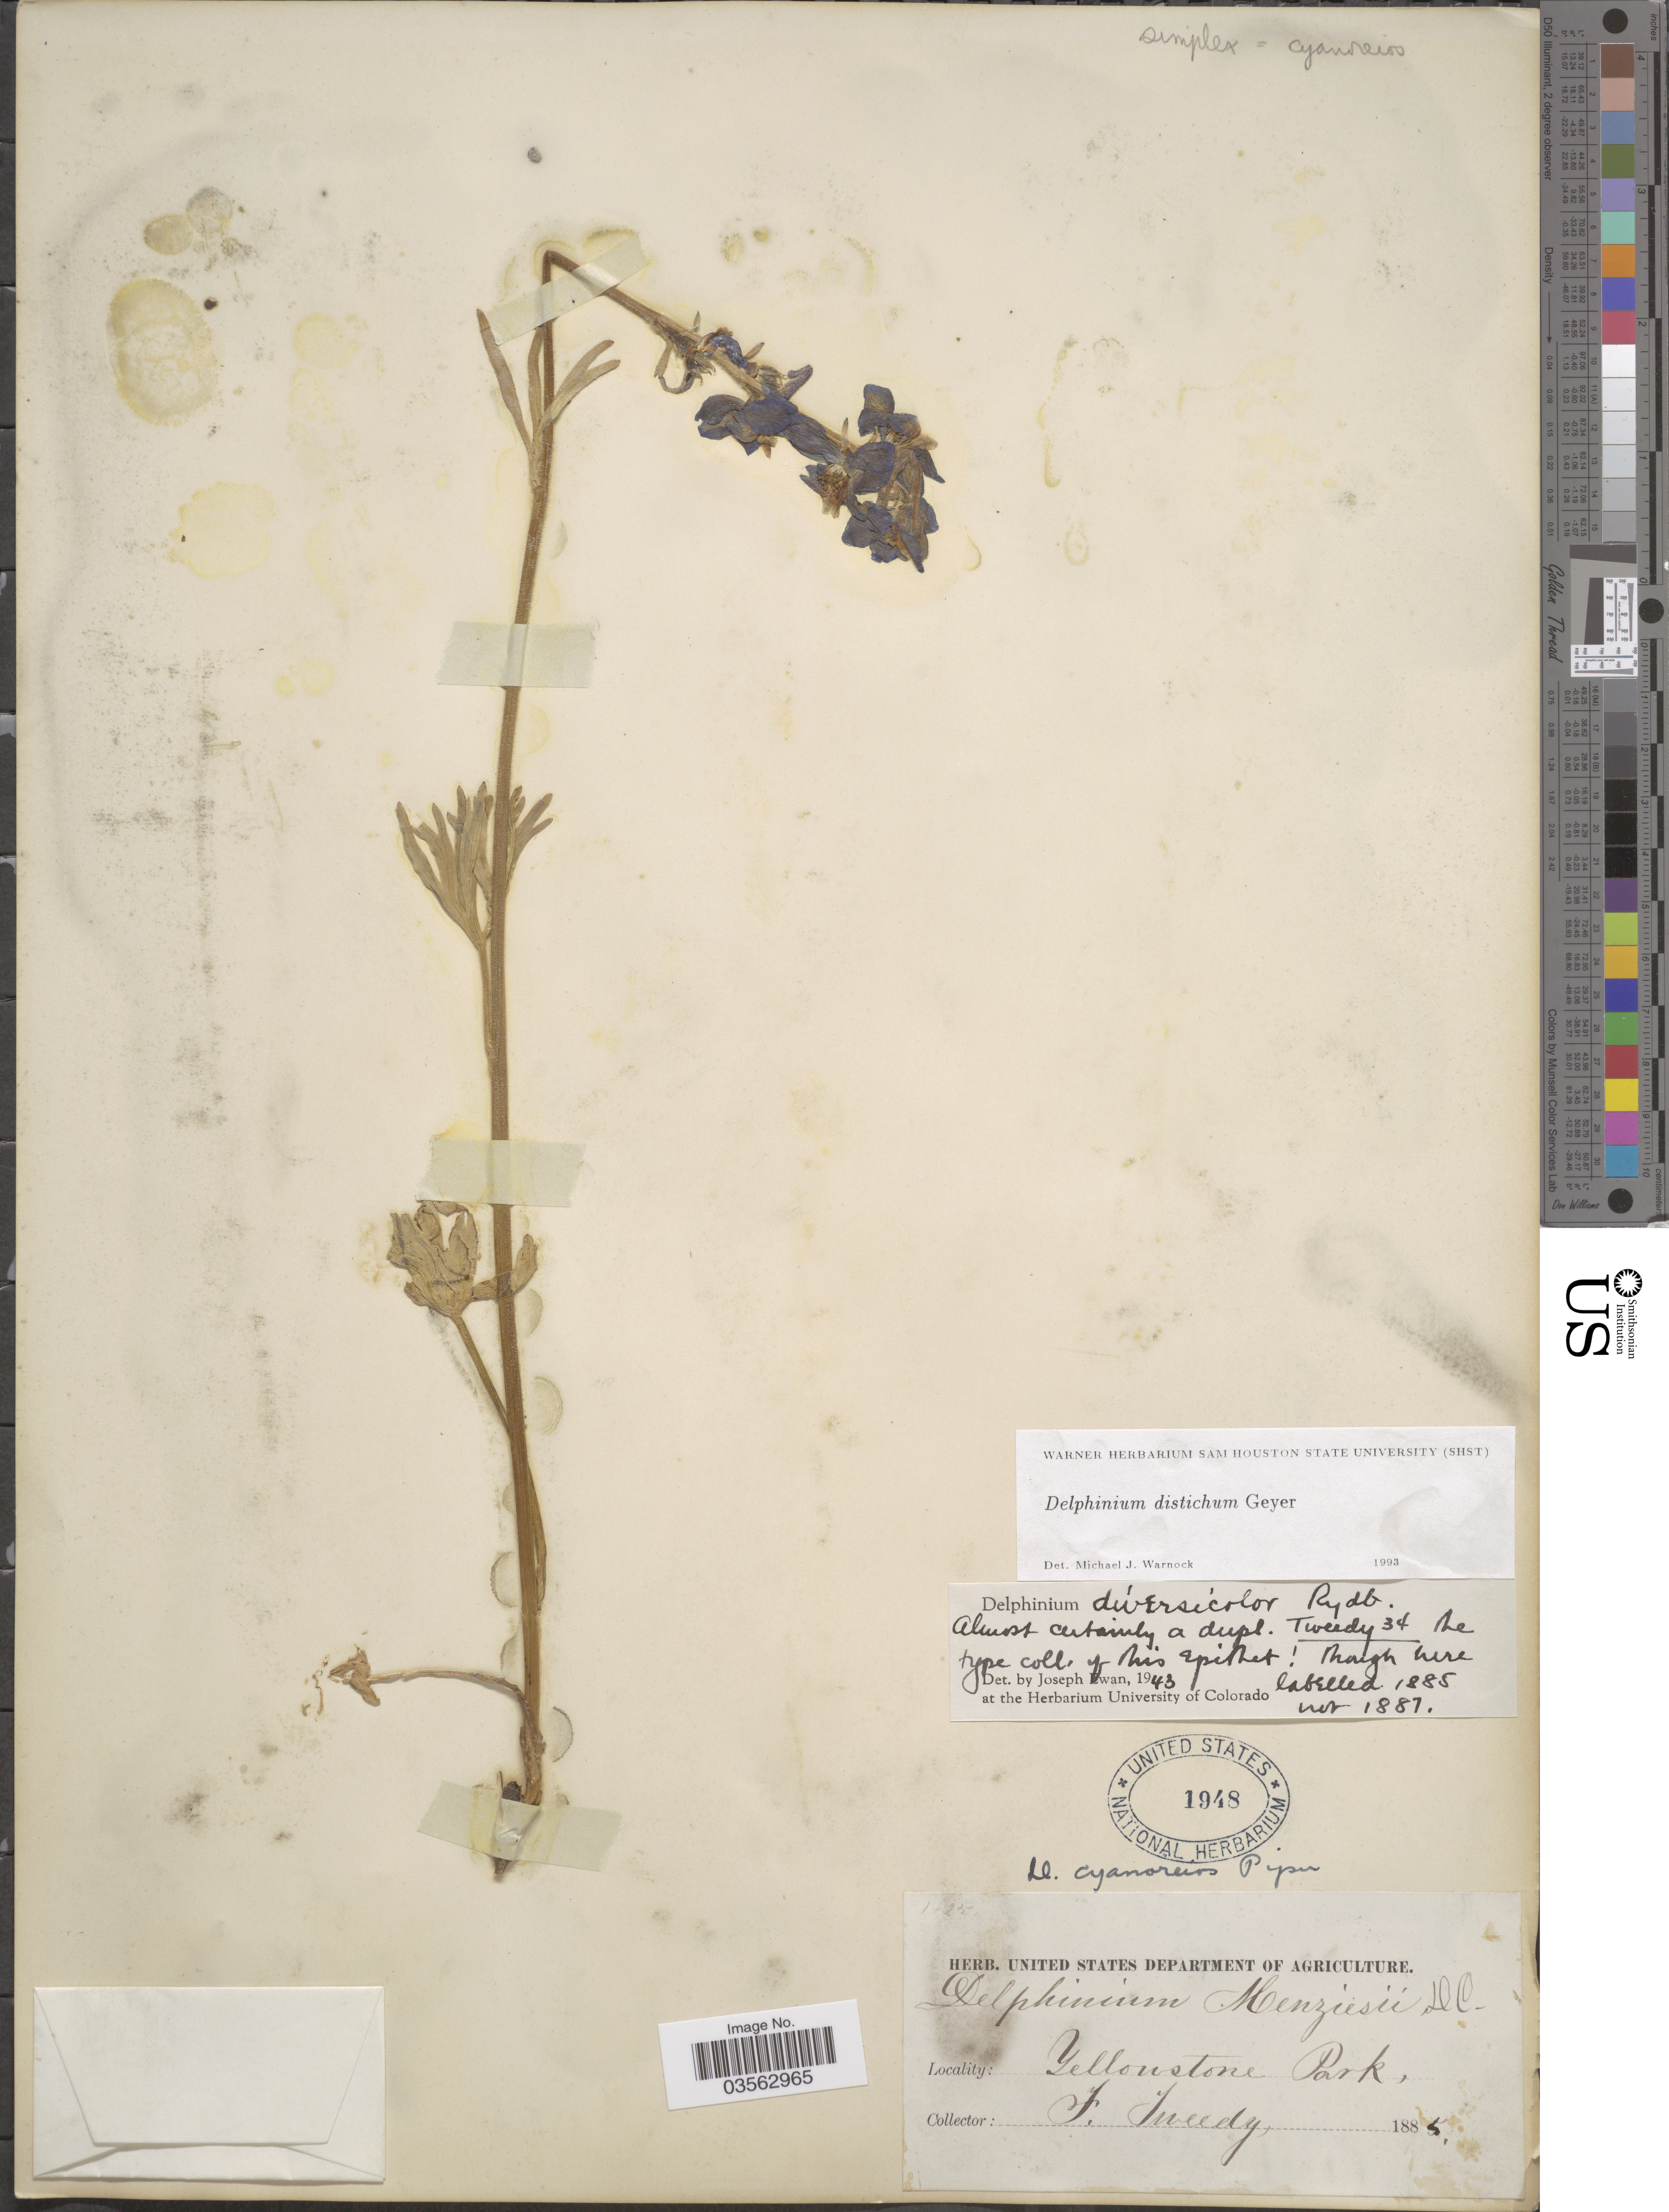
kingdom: Plantae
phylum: Tracheophyta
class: Magnoliopsida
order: Ranunculales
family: Ranunculaceae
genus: Delphinium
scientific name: Delphinium distichum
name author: Geyer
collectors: F. Tweedy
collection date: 1885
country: United States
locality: Yellowstone Park.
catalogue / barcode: US 1948